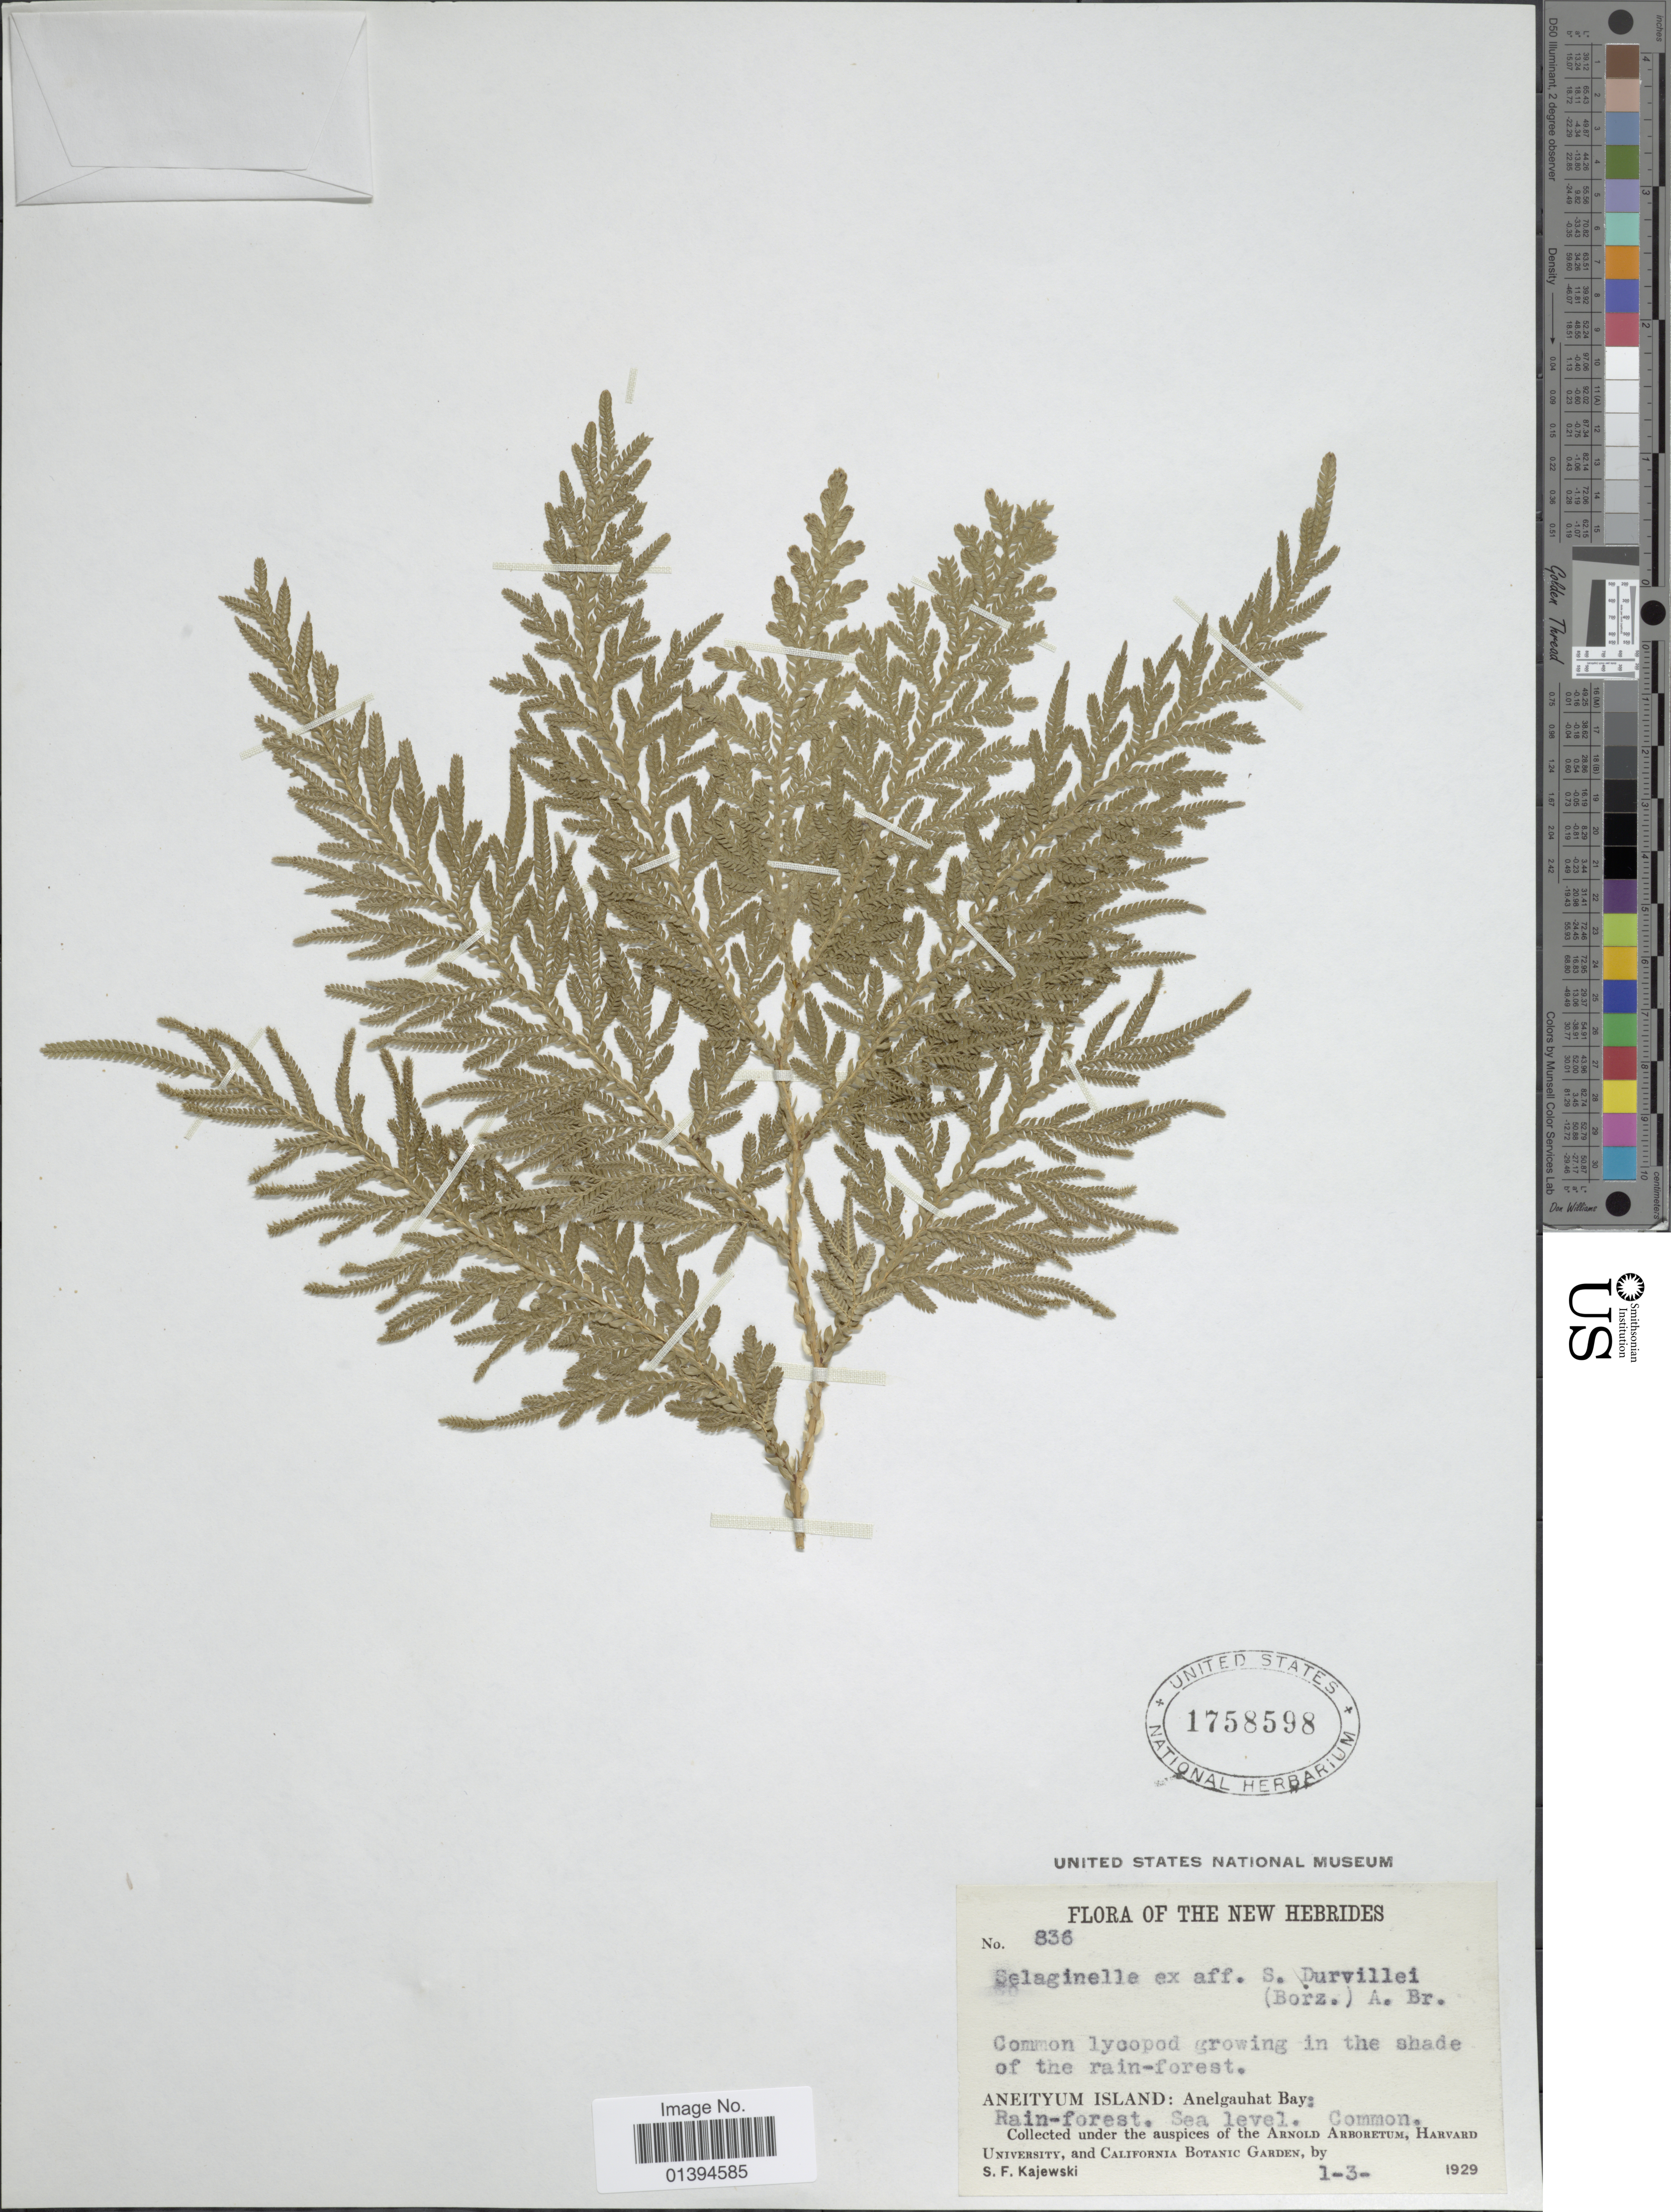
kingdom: Plantae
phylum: Tracheophyta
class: Lycopodiopsida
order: Selaginellales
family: Selaginellaceae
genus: Selaginella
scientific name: Selaginella durvillei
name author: (Borz) A. Br.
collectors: S. Kajewski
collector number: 836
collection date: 1929-03-01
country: Vanuatu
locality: The New Hebrides, Aneityum island: Anelgauhat Bay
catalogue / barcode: US 1758598